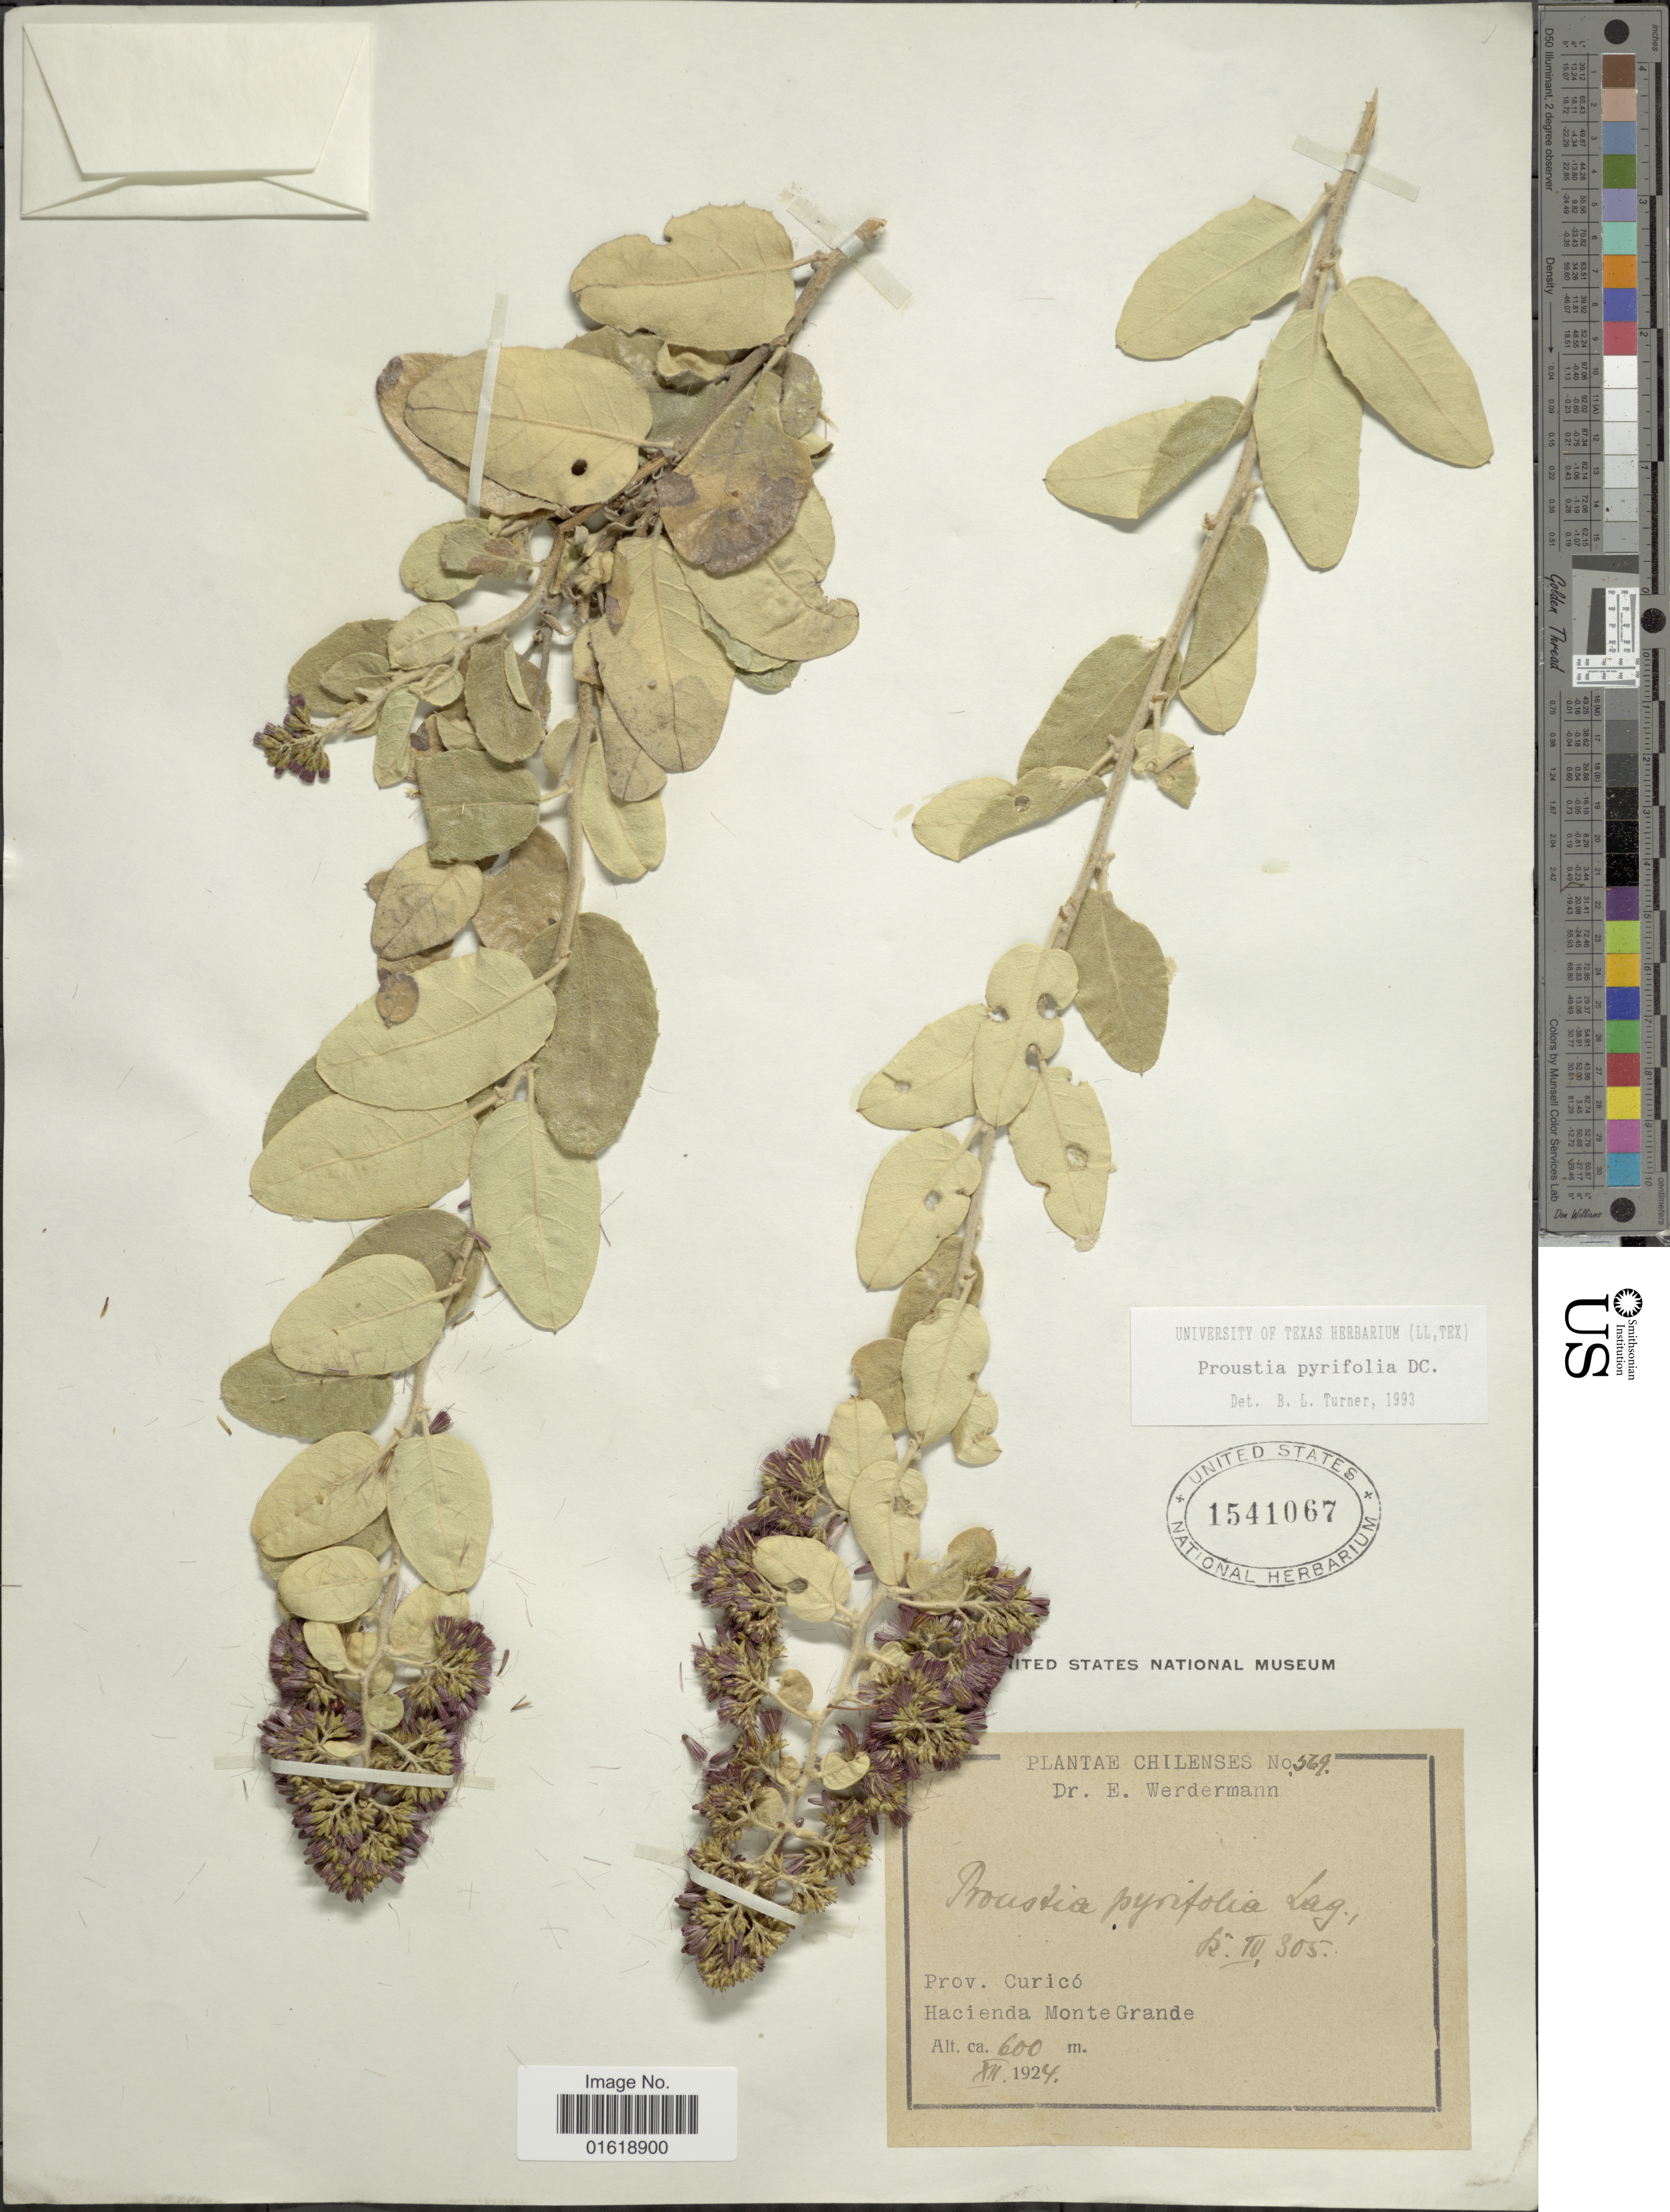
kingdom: Plantae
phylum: Tracheophyta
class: Magnoliopsida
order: Asterales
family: Asteraceae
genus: Proustia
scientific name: Proustia pyrifolia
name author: DC.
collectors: E. Werdermann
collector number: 569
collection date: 1924-12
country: Chile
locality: Prov. Curicó. hacienda Monte Grande.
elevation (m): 600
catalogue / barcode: US 1541067